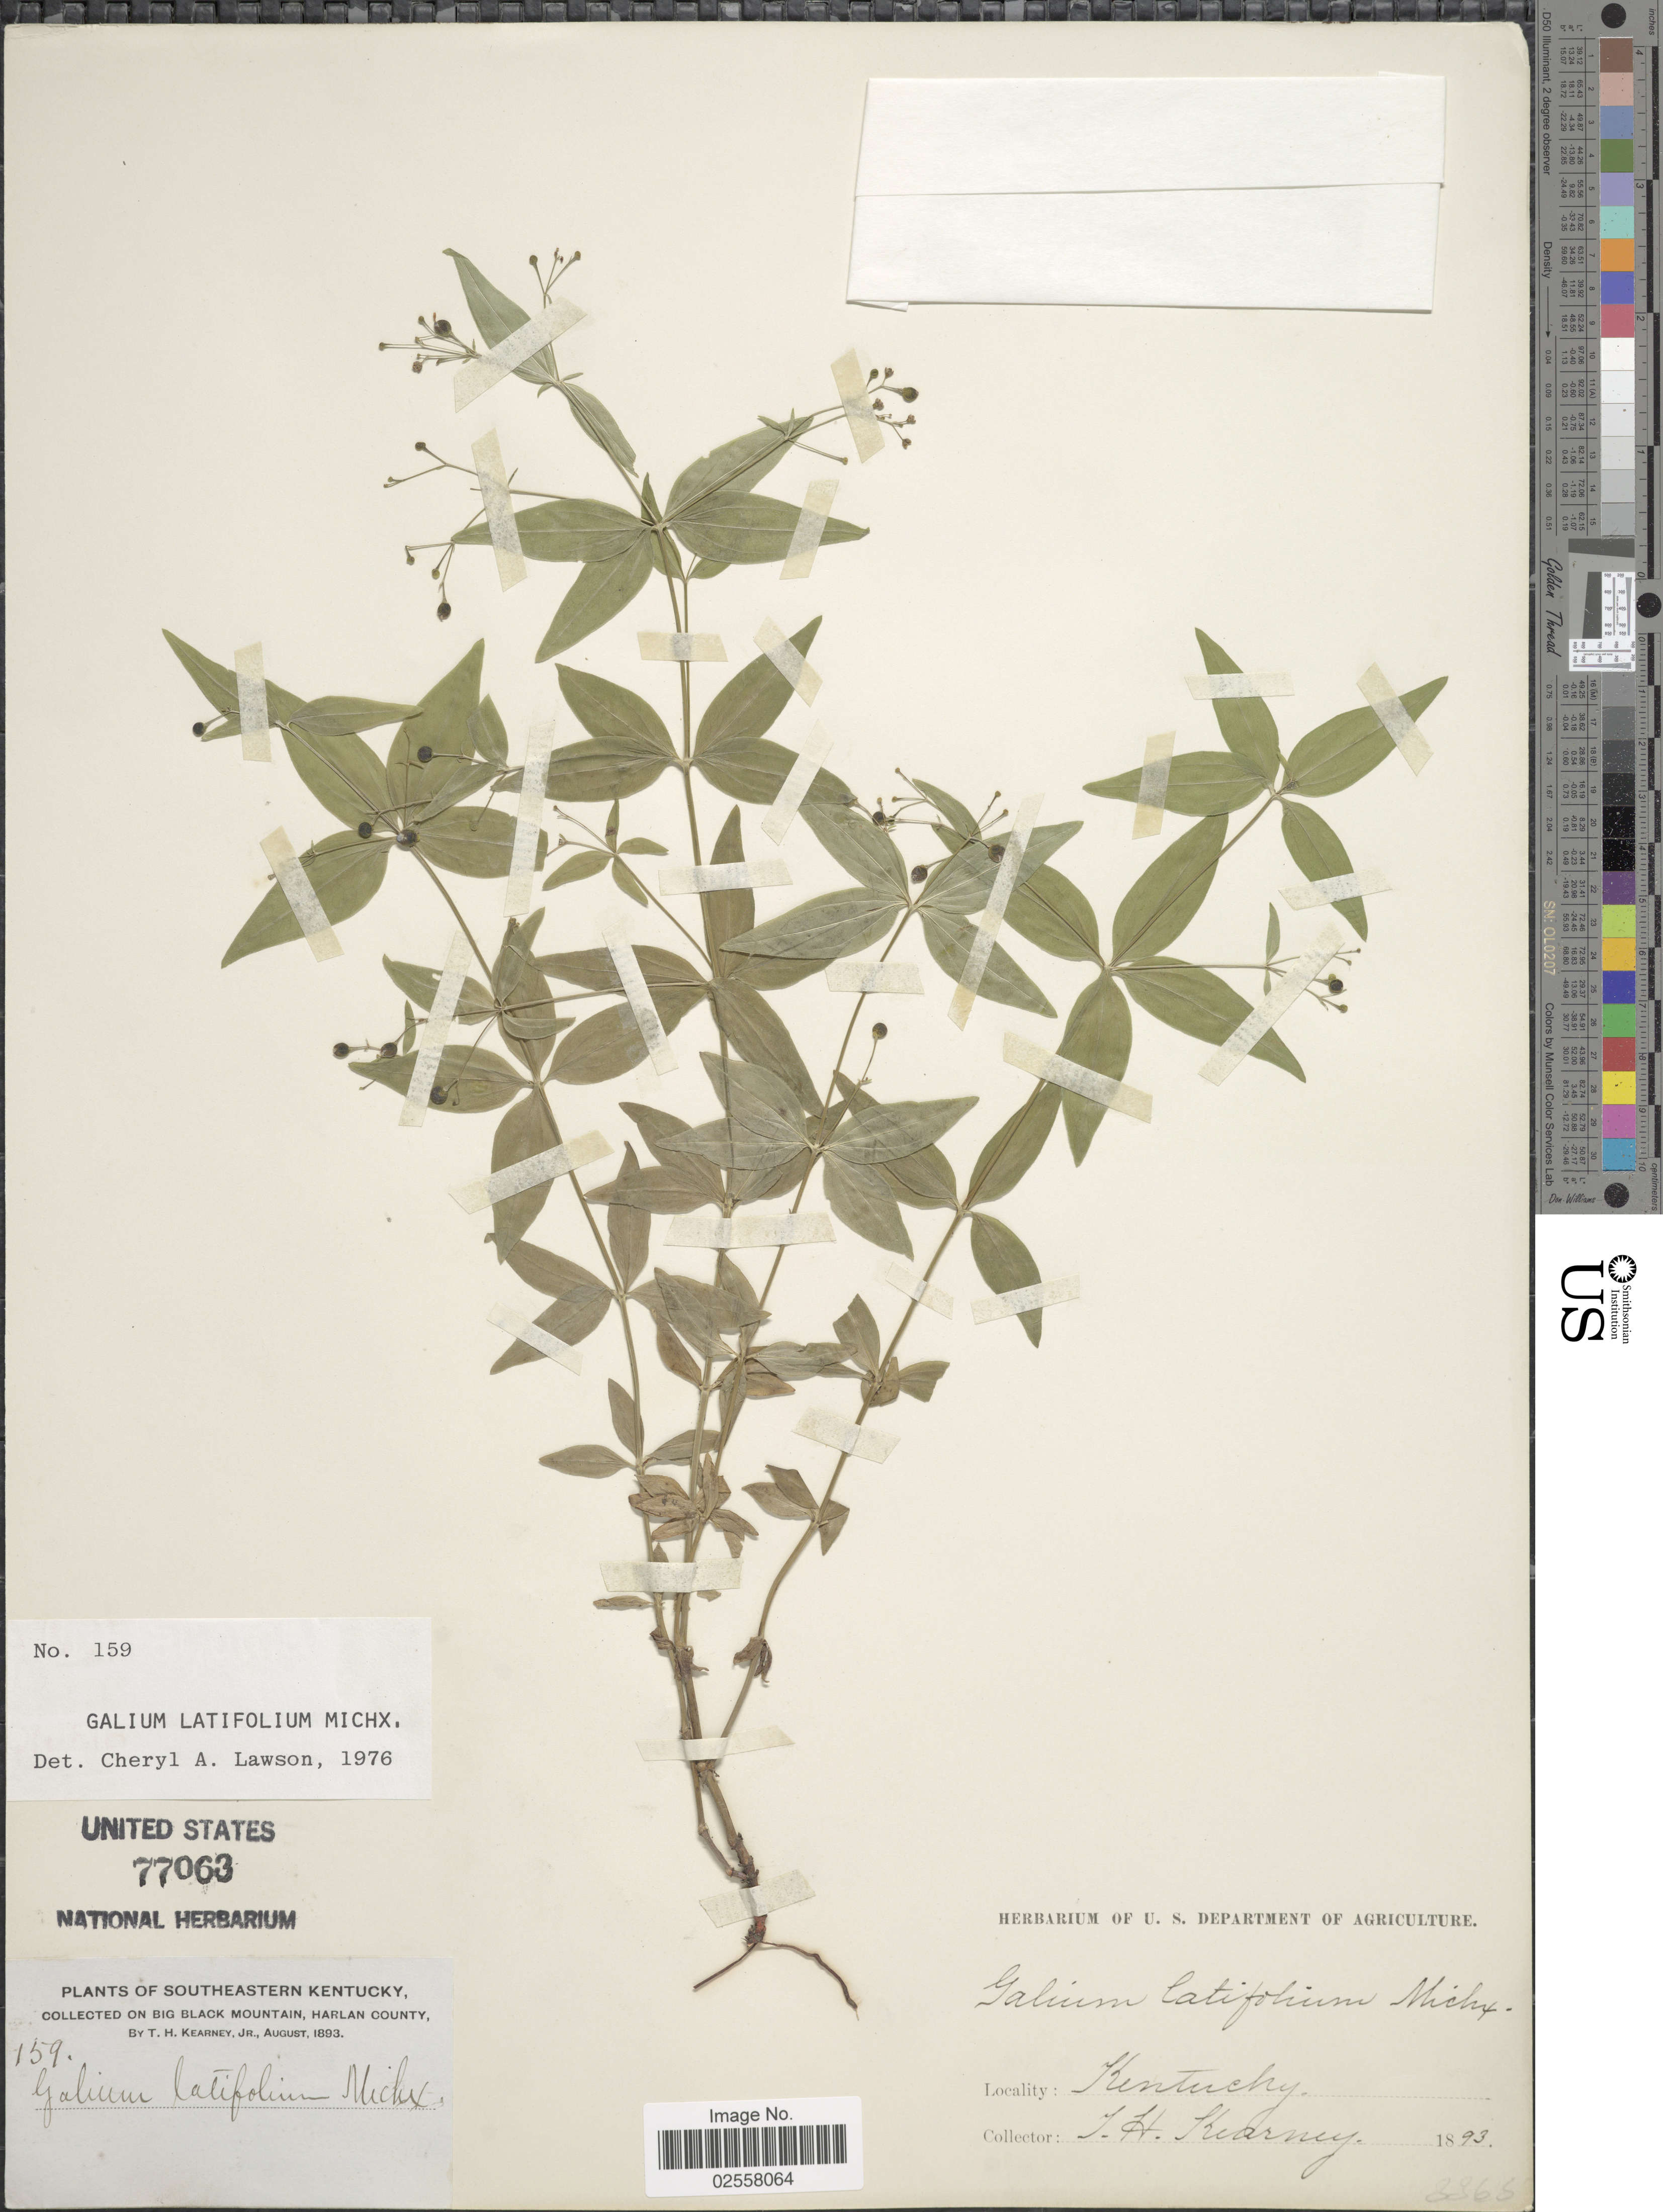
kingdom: Plantae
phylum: Tracheophyta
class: Magnoliopsida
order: Gentianales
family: Rubiaceae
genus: Galium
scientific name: Galium latifolium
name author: Michx.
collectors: T. H. Kearney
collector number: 159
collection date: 1893-08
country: United States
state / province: Kentucky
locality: Southeastern Kentucky, Big Black Mountain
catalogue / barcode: US 77063